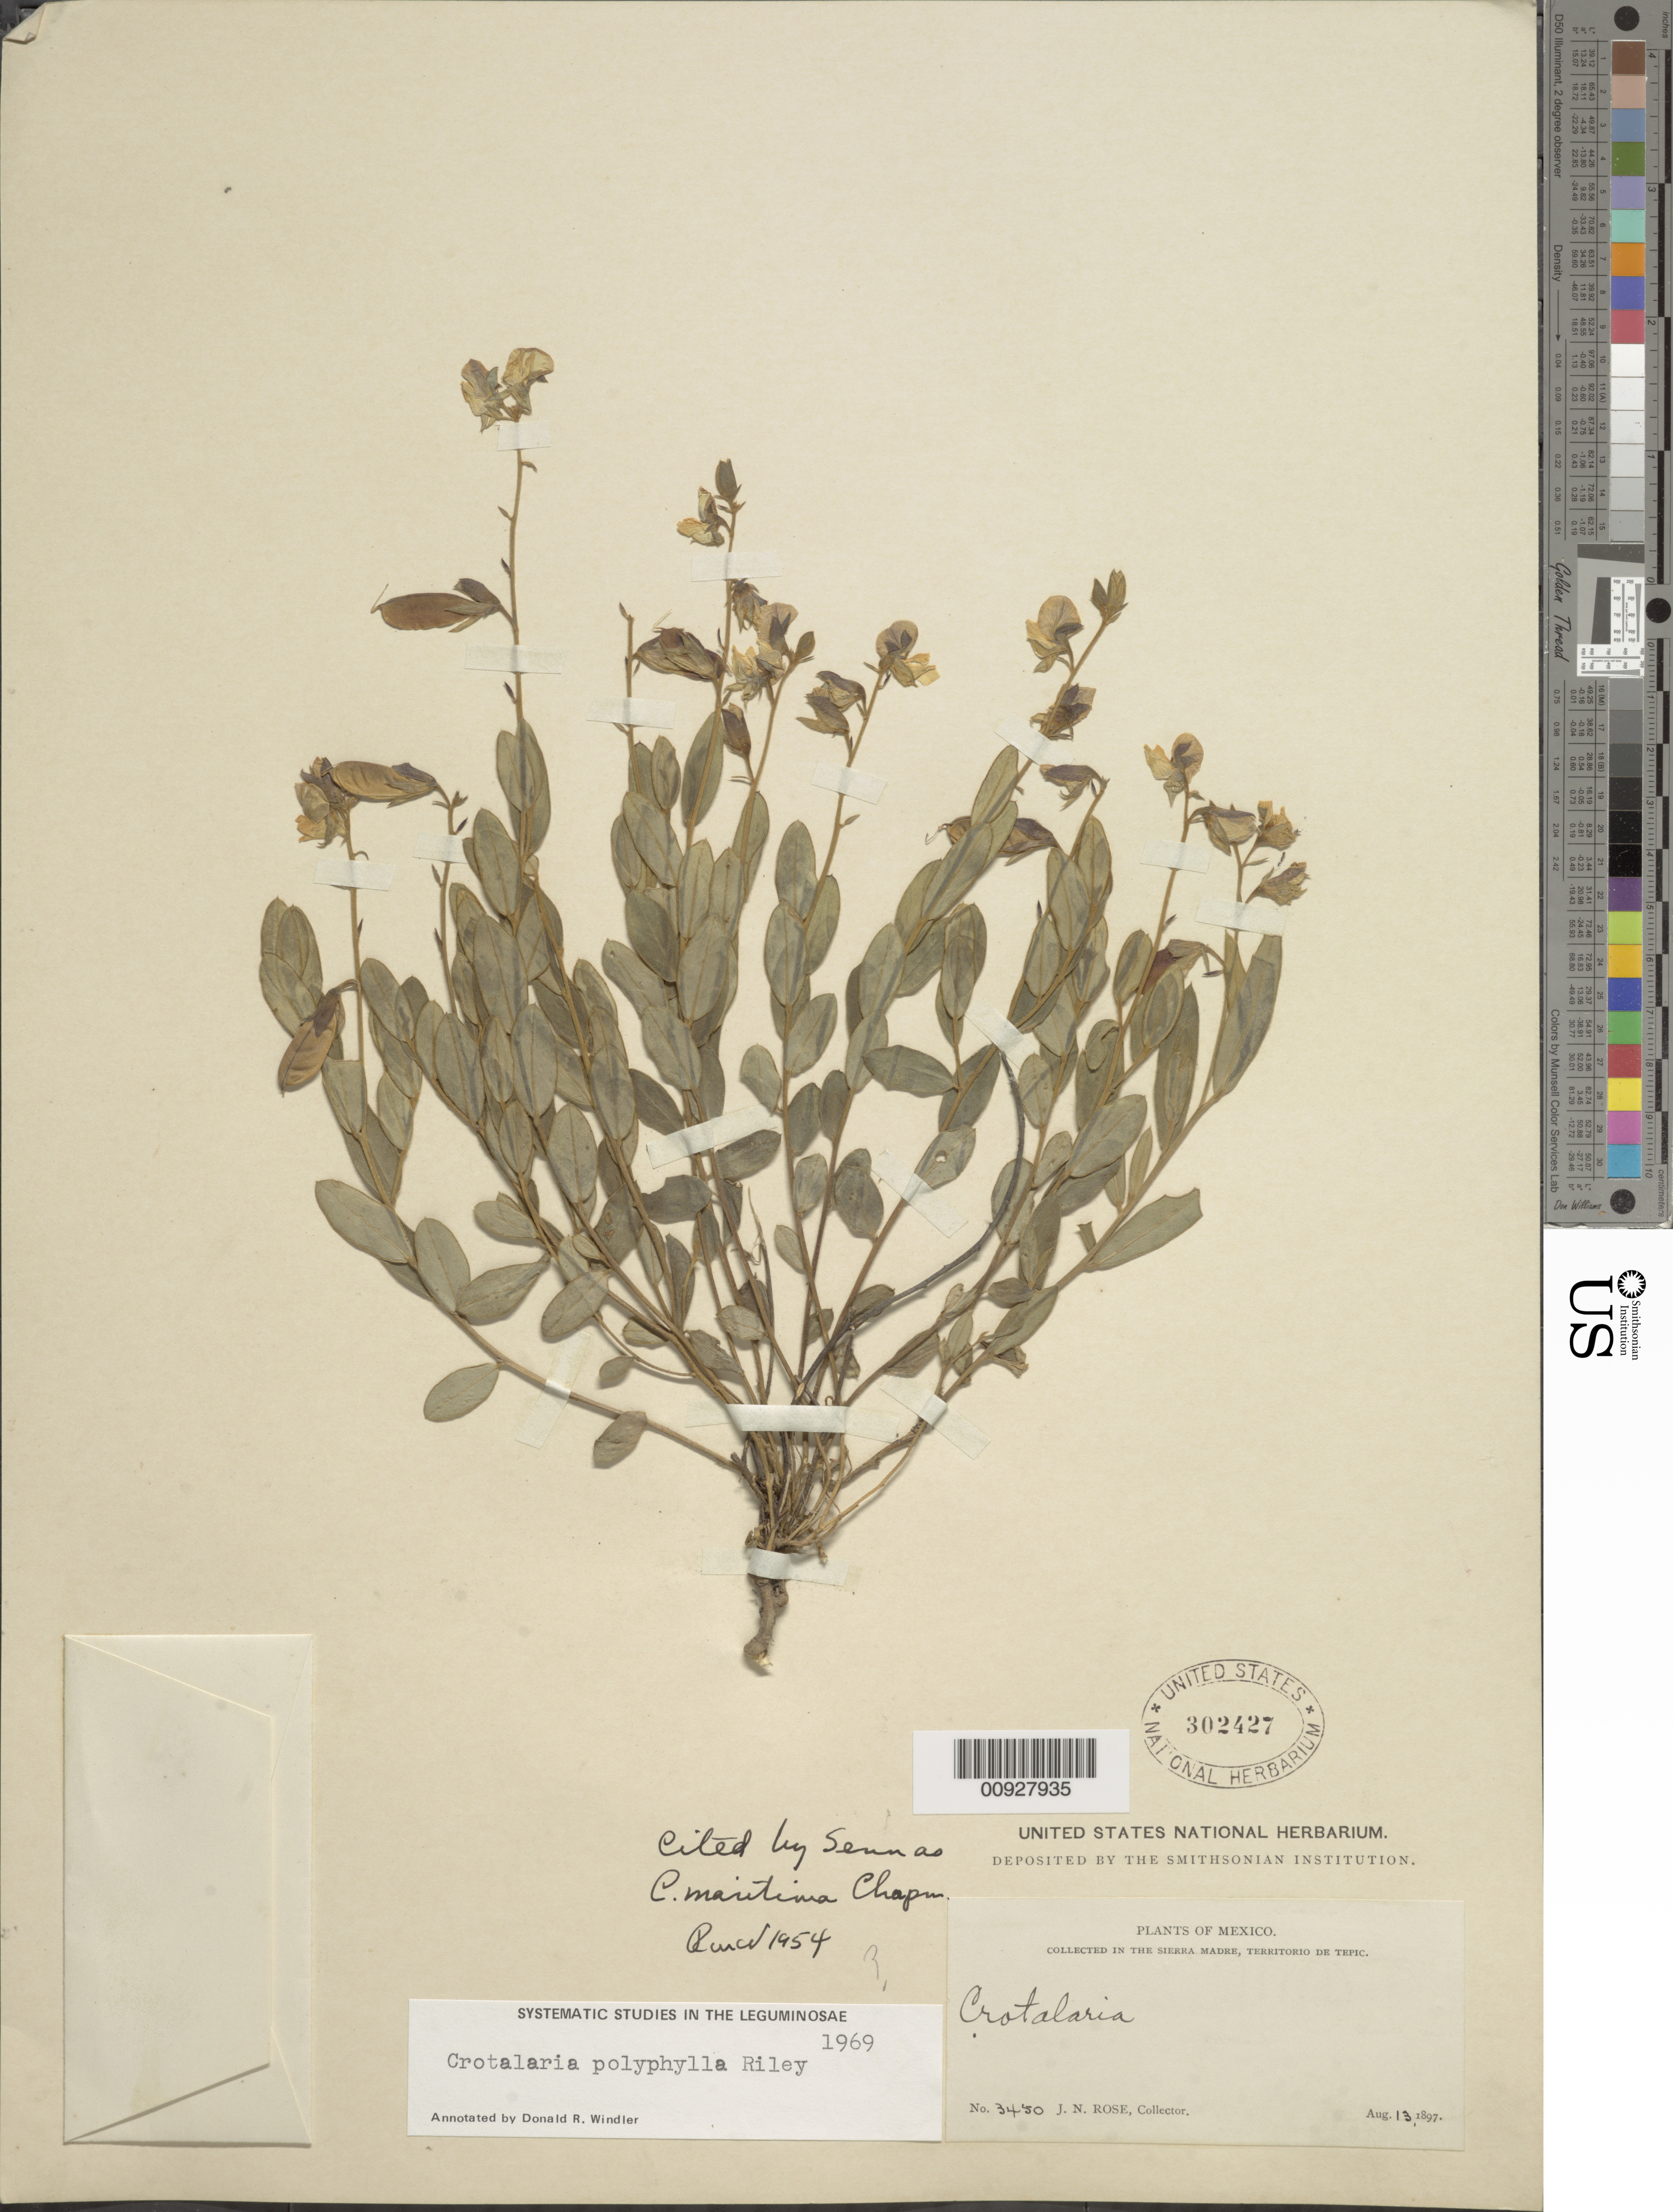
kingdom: Plantae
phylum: Tracheophyta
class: Magnoliopsida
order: Fabales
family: Fabaceae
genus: Crotalaria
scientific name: Crotalaria polyphylla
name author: Riley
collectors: J. N. Rose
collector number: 3450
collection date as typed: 13 Aug 1897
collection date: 1897-08-13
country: Mexico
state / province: Nayarit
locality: In the Sierra Madre, Territorio de Tepic.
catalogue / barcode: US 302427